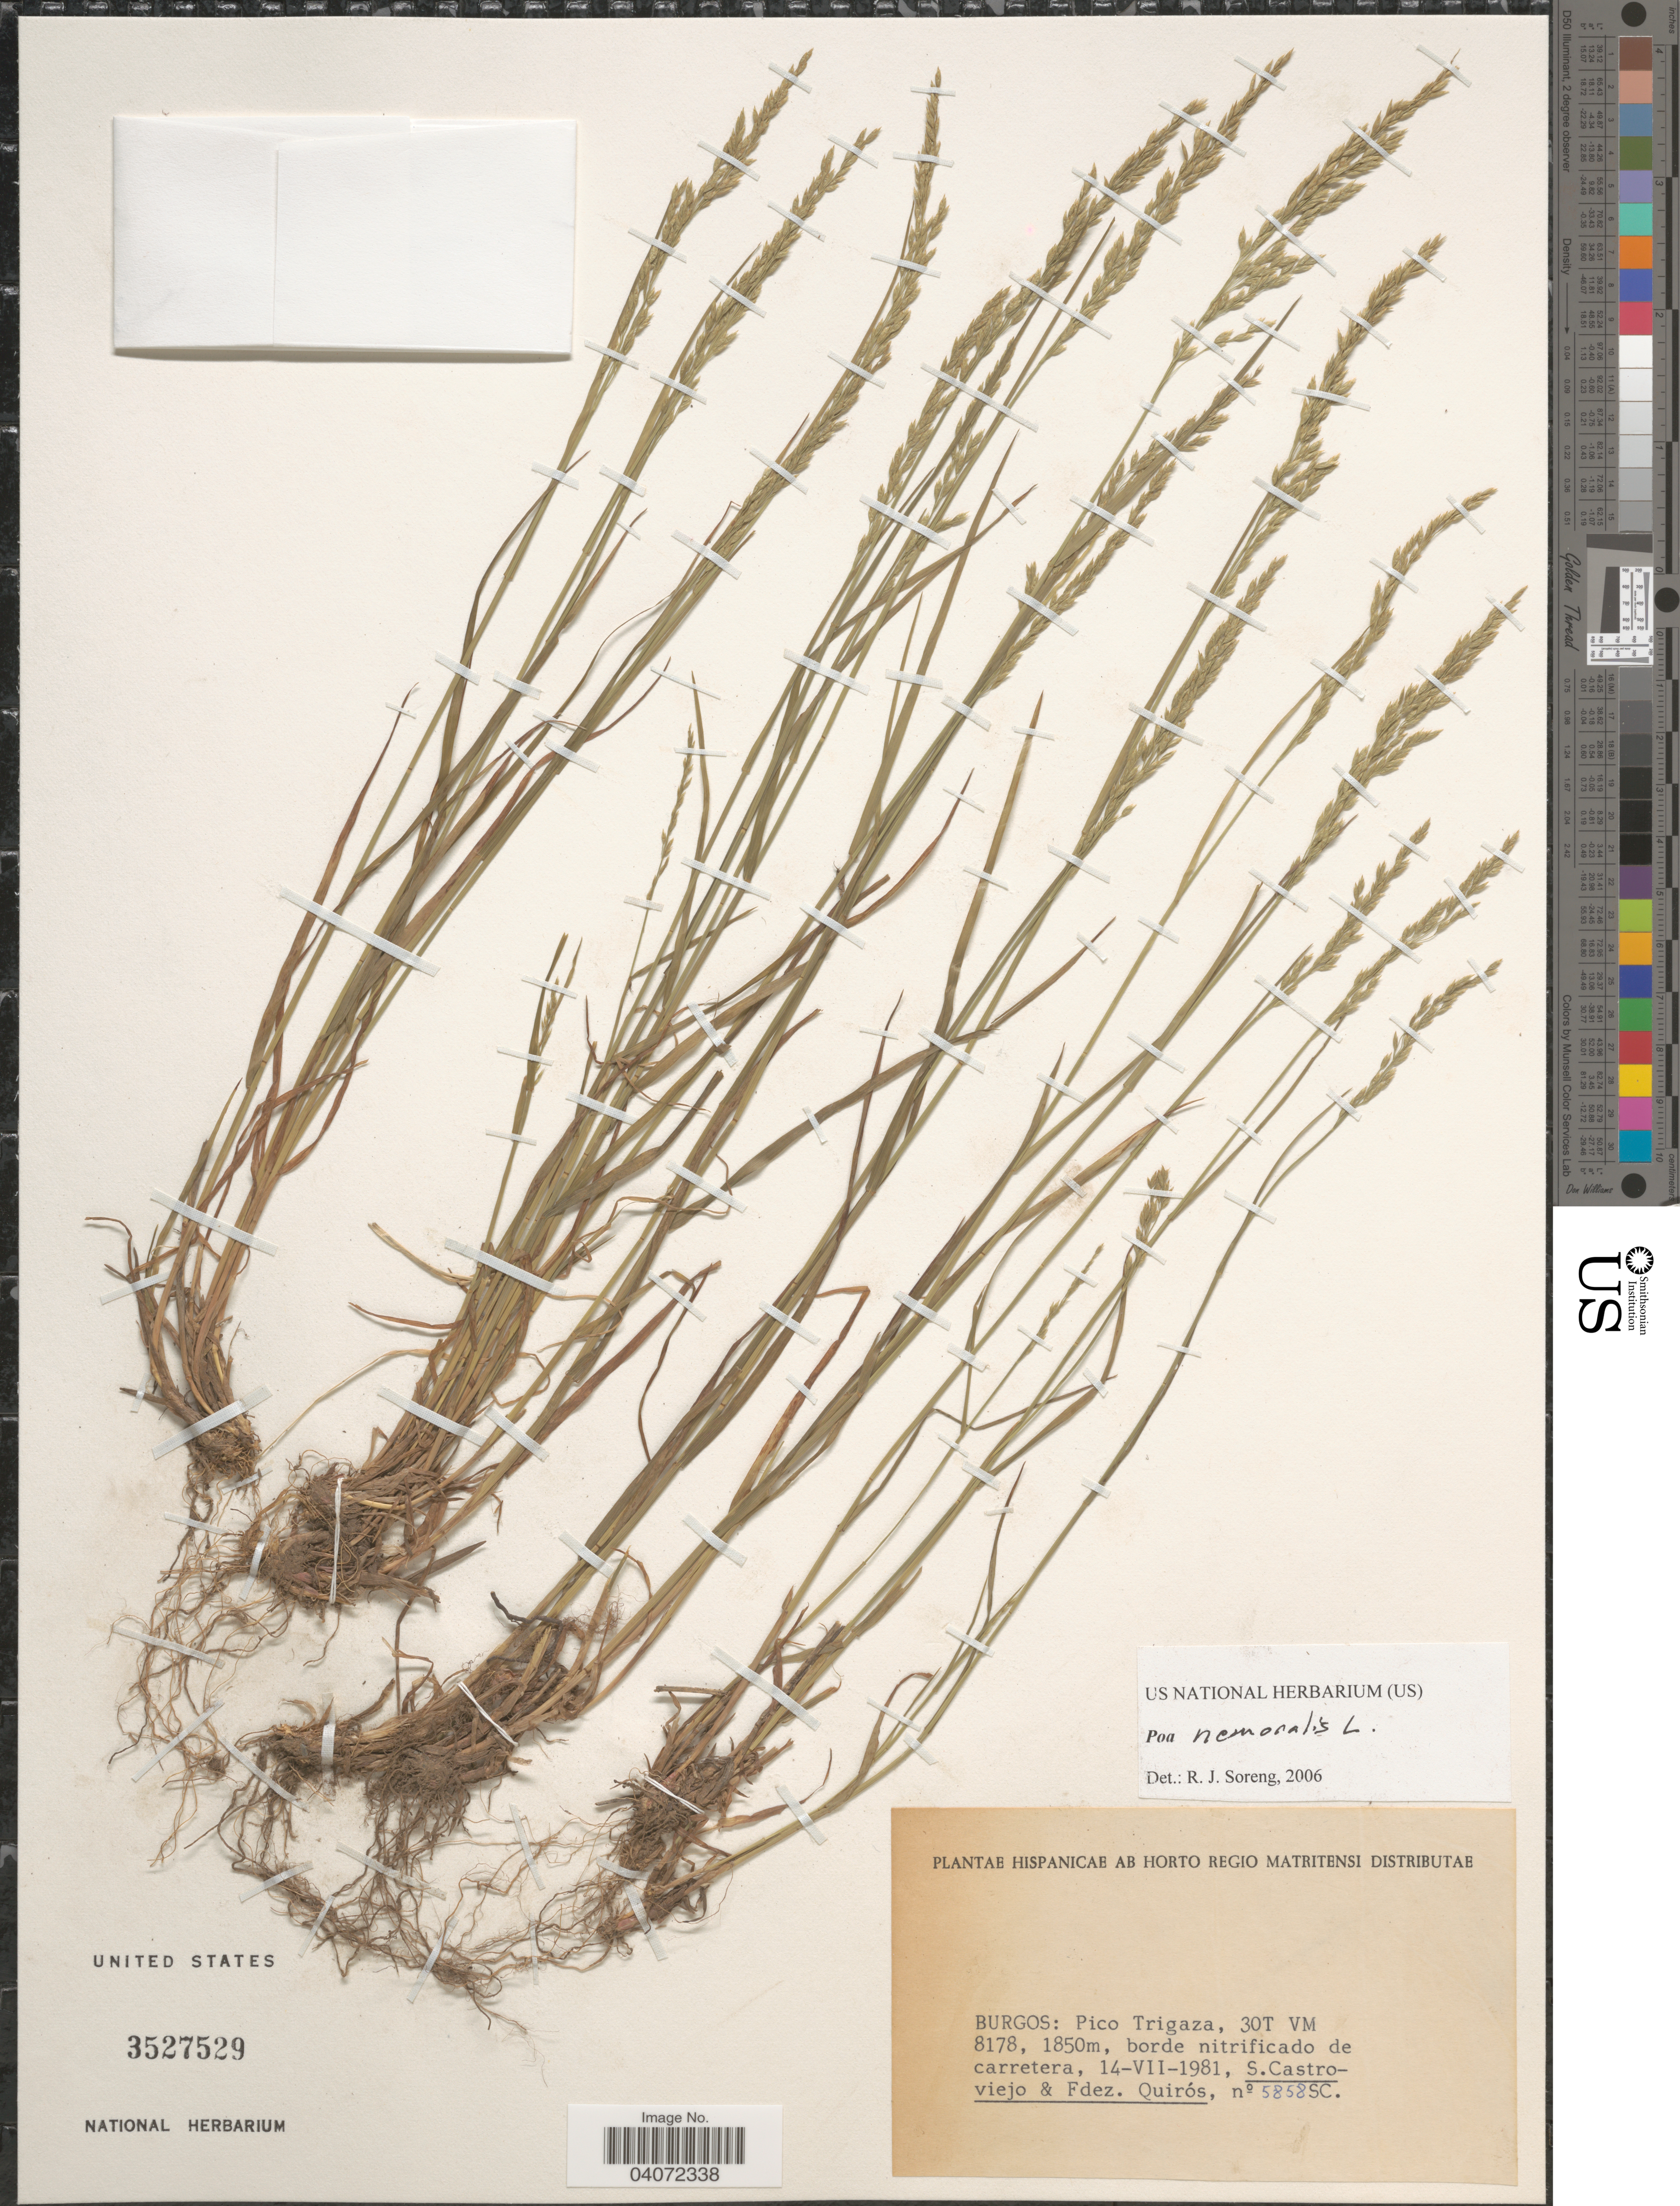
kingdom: Plantae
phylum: Tracheophyta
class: Liliopsida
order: Poales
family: Poaceae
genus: Poa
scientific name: Poa nemoralis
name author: L.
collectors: S. Castroviejo & F. Quiros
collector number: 5858 SC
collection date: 1981-07-14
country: Spain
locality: Burgos: Pico Trigaza, 30T VM 8178.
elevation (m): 1850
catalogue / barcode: US 3527529